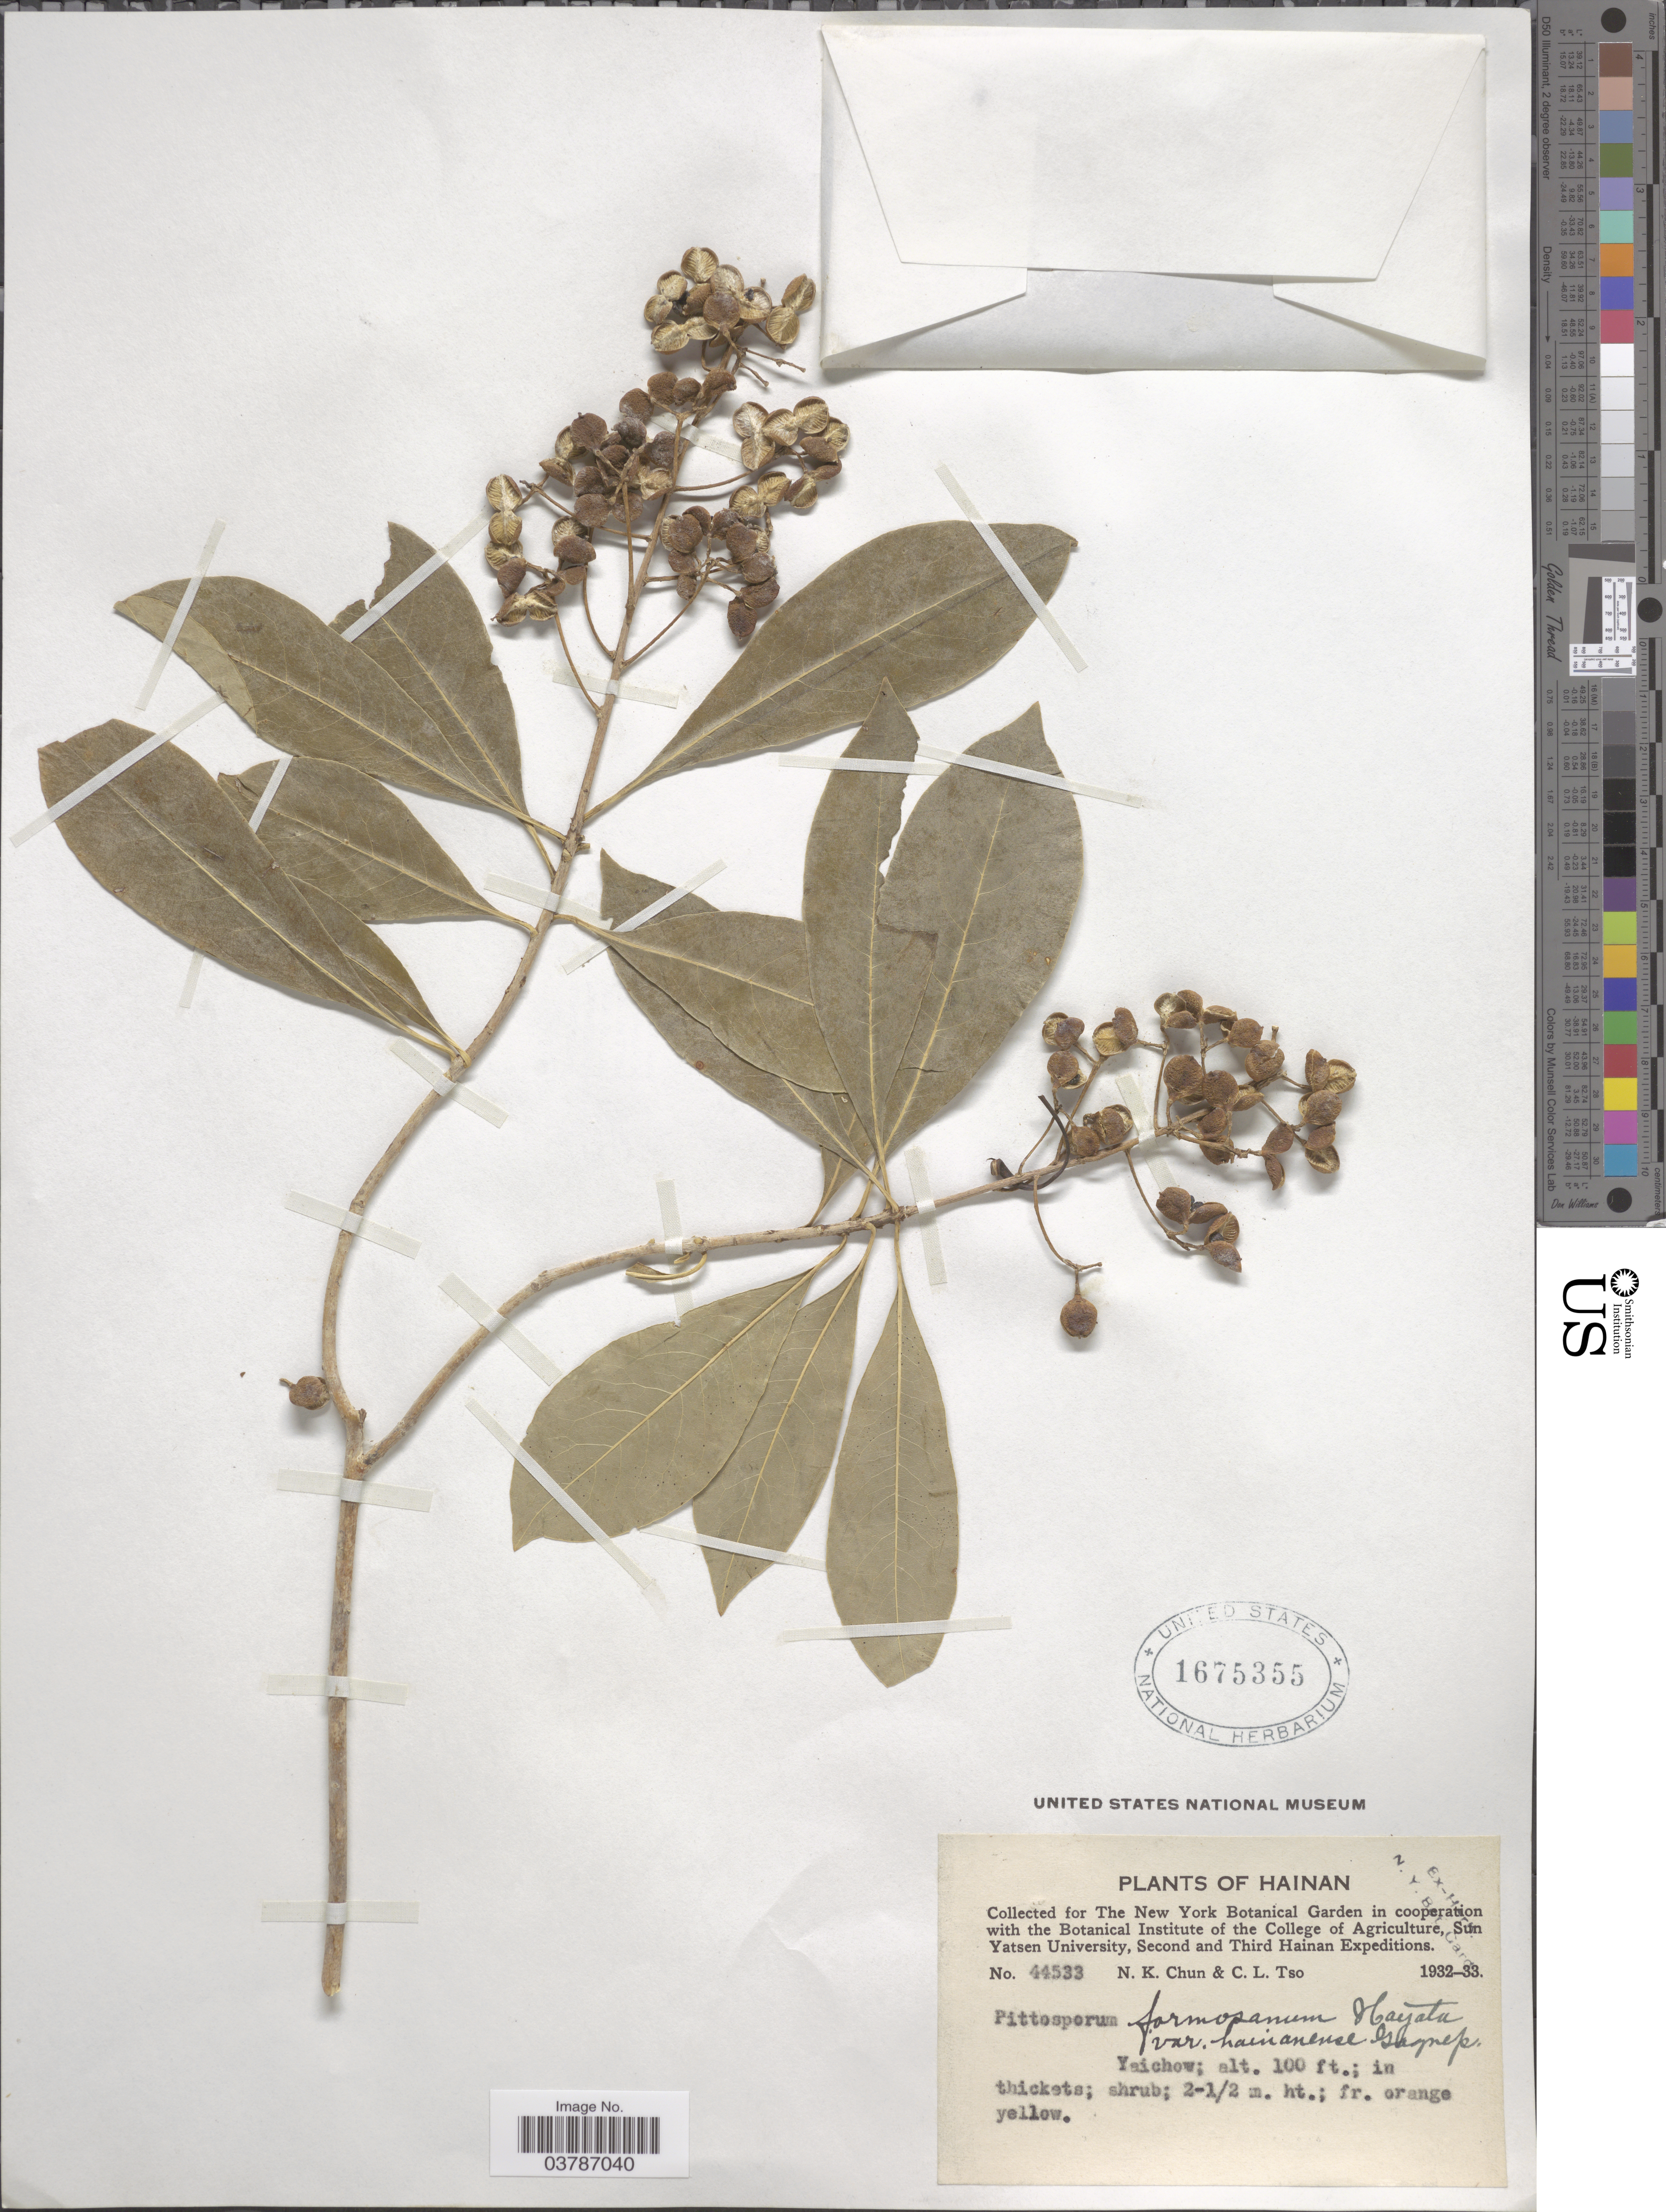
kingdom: Plantae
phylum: Tracheophyta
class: Magnoliopsida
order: Apiales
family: Pittosporaceae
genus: Pittosporum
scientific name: Pittosporum formosanum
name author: Hayata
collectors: N. K. Chun & C. Tso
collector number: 44533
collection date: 1932/1933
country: China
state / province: Hainan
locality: Yaichow.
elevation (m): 30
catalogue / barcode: US 1675355